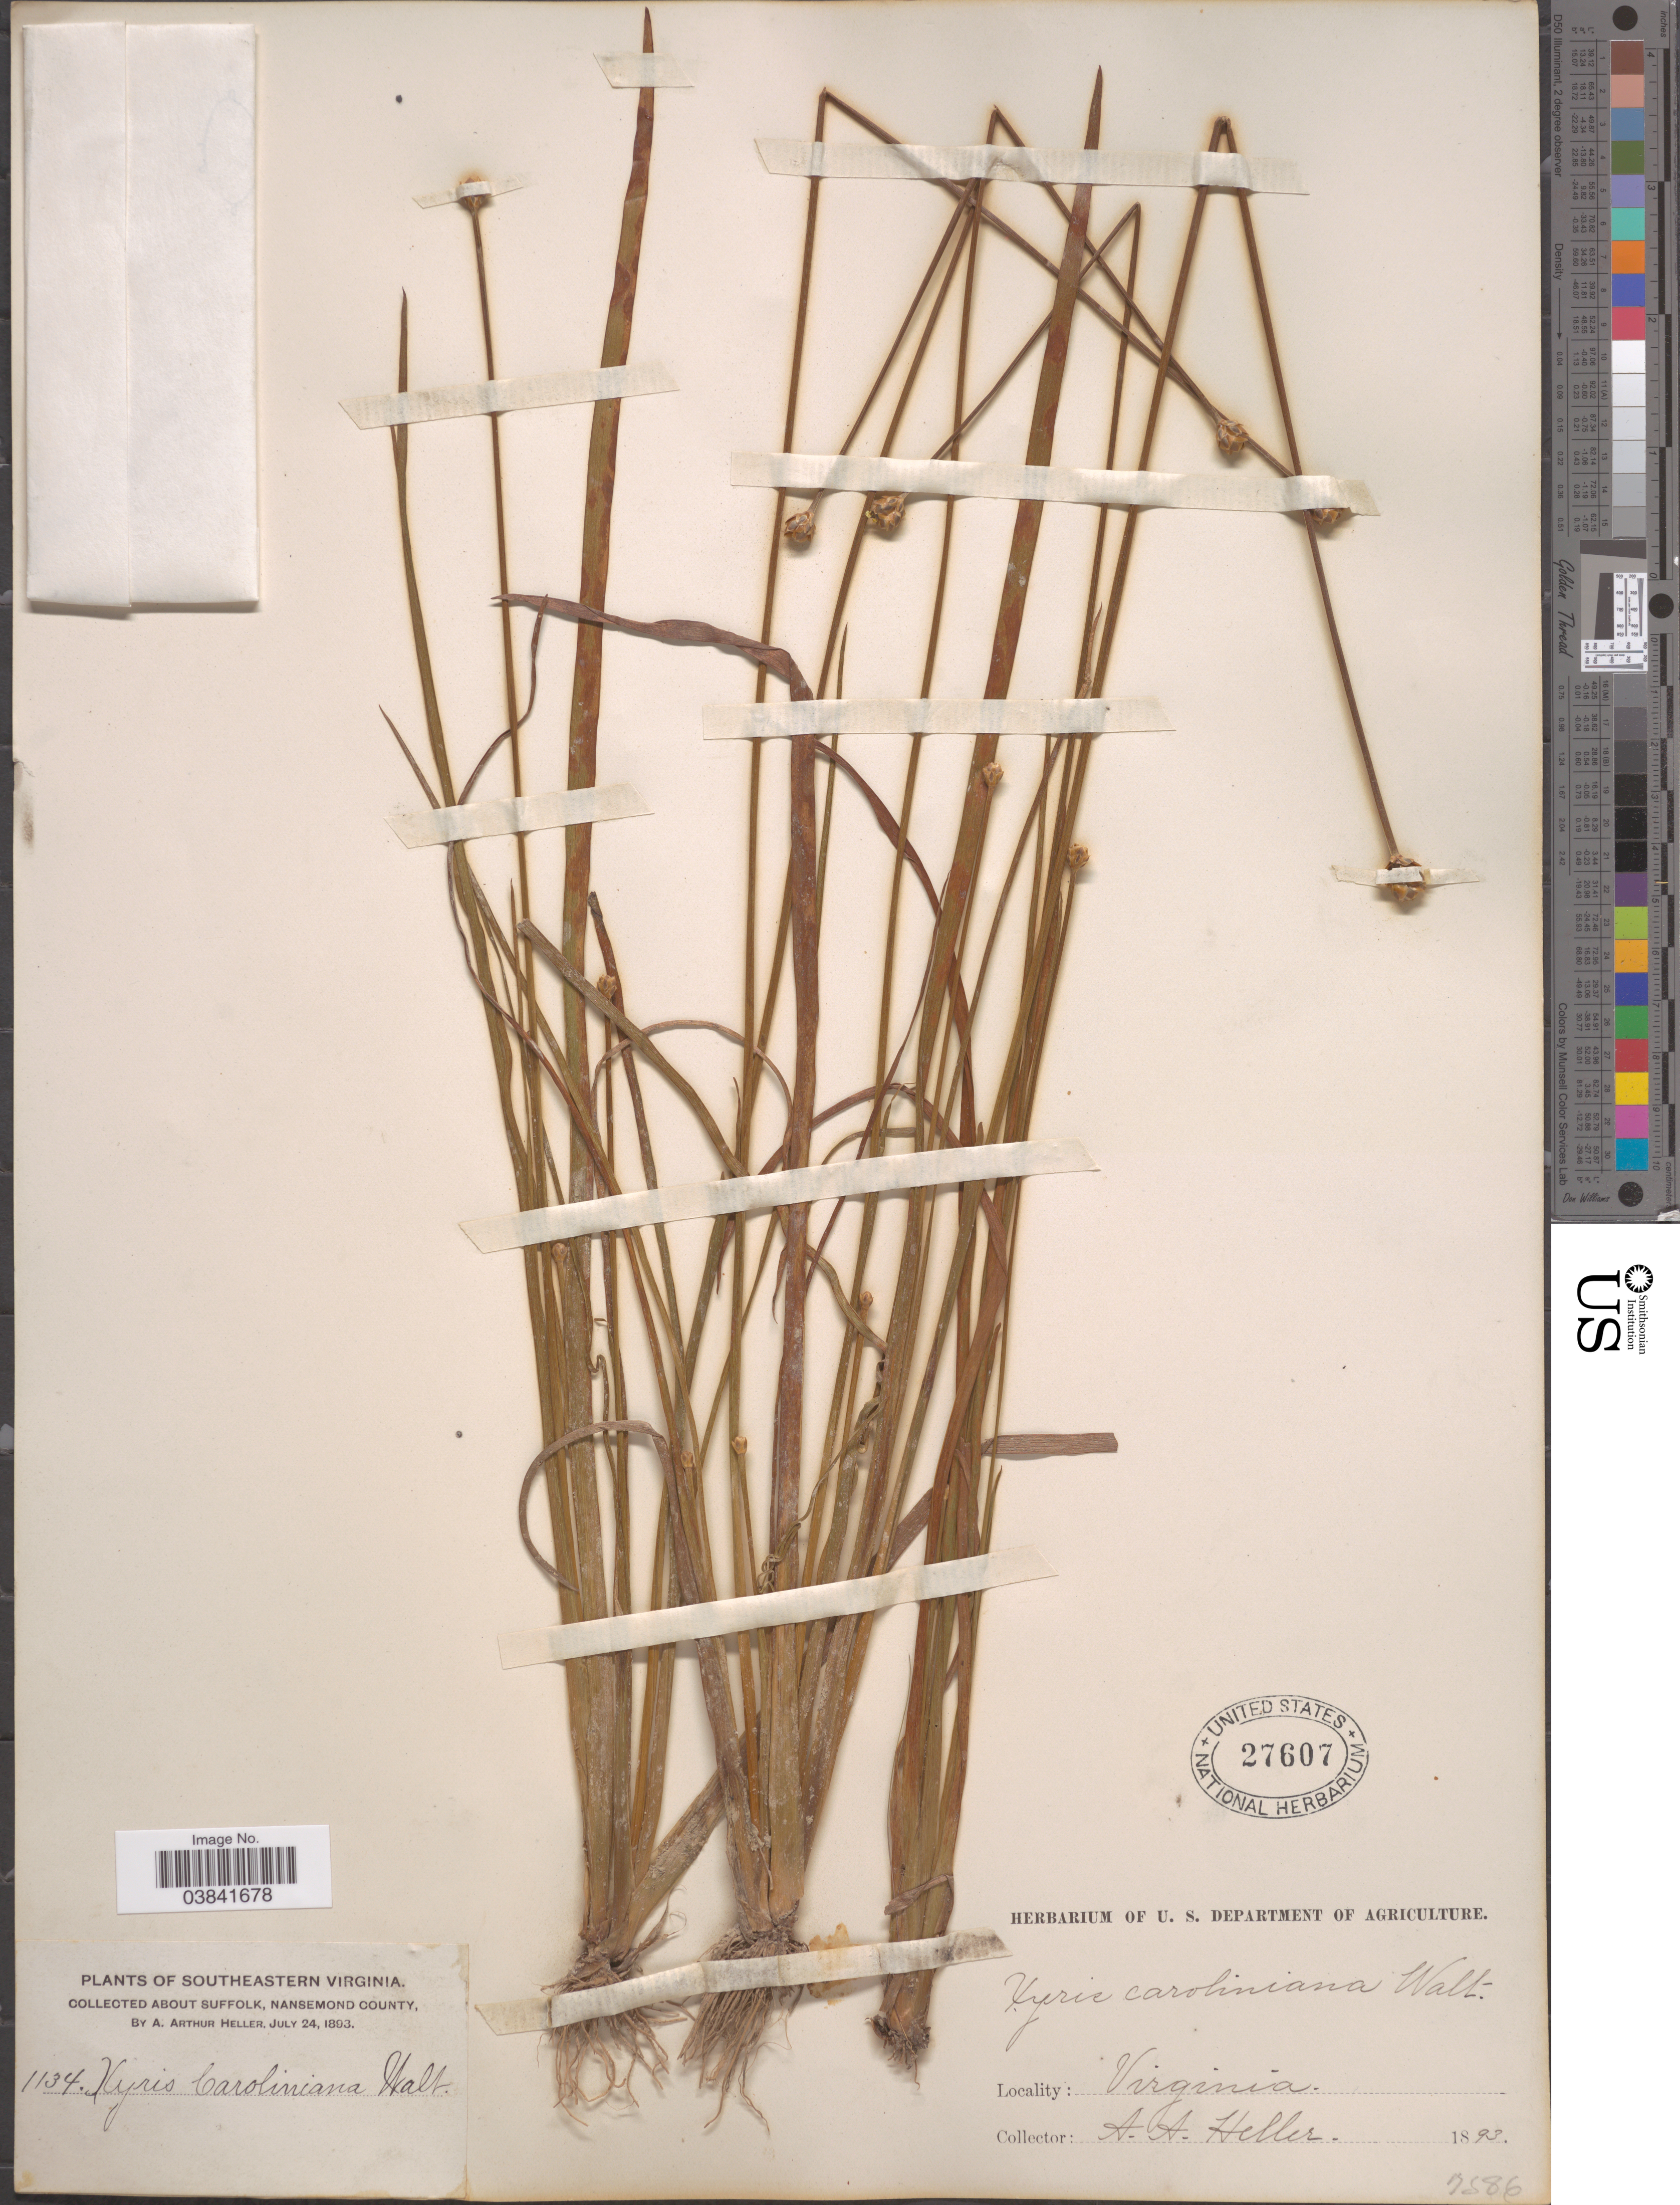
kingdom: Plantae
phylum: Tracheophyta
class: Liliopsida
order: Poales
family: Xyridaceae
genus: Xyris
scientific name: Xyris jupicai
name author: Rich.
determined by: Strong, Mark T., (BOT), Smithsonian Institution - National Museum of Natural History (UNITED STATES)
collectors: A. A. Heller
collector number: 1134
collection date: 1893-07-24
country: United States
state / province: Virginia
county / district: City of Suffolk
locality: Southeastern Virginia. About Suffolk, Nansemond County.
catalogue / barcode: US 27607